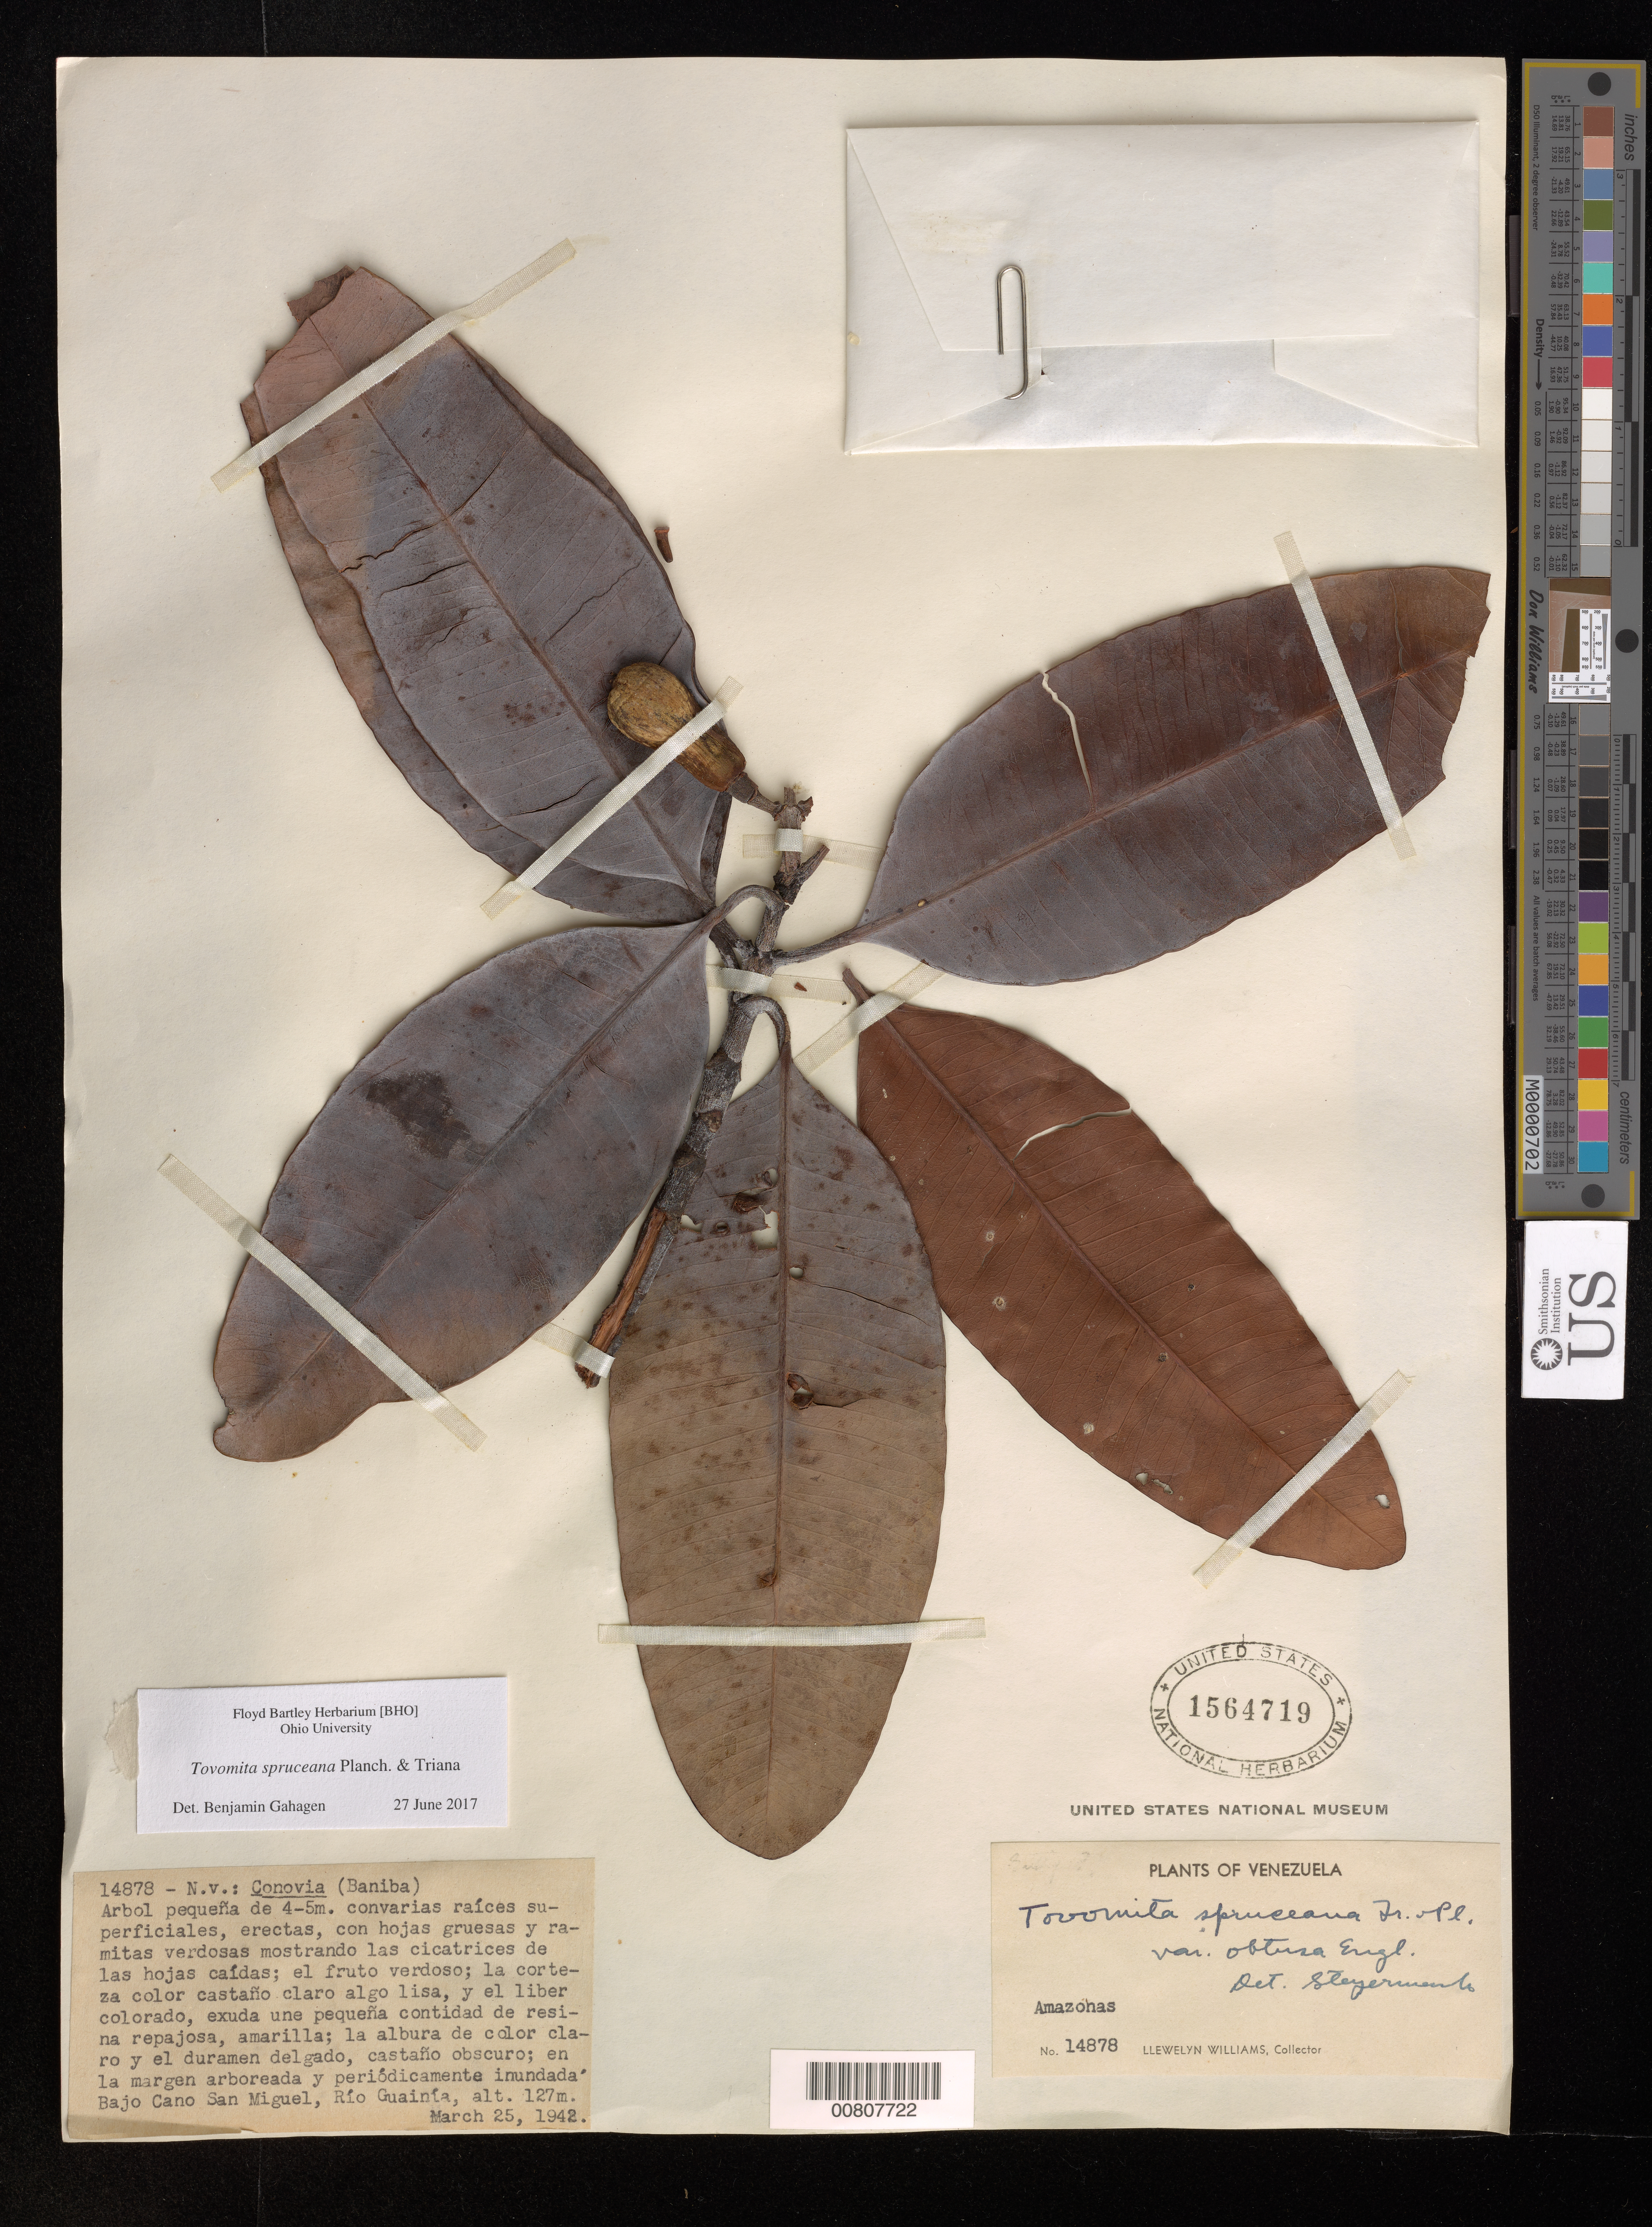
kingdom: Plantae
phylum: Tracheophyta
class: Magnoliopsida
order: Malpighiales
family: Clusiaceae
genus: Tovomita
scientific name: Tovomita spruceana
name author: Planch. & Triana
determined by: Gahagen, Benjamin, (BHO), Ohio University (UNITED STATES)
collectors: Ll. Williams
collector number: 14878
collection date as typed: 25-Mar-42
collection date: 1942-03-25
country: Venezuela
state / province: Amazonas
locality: San Miguel, Río Guainía, Baja Caño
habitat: Margen arboreada y periódicamente inundada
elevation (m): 127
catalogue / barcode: US 1564719